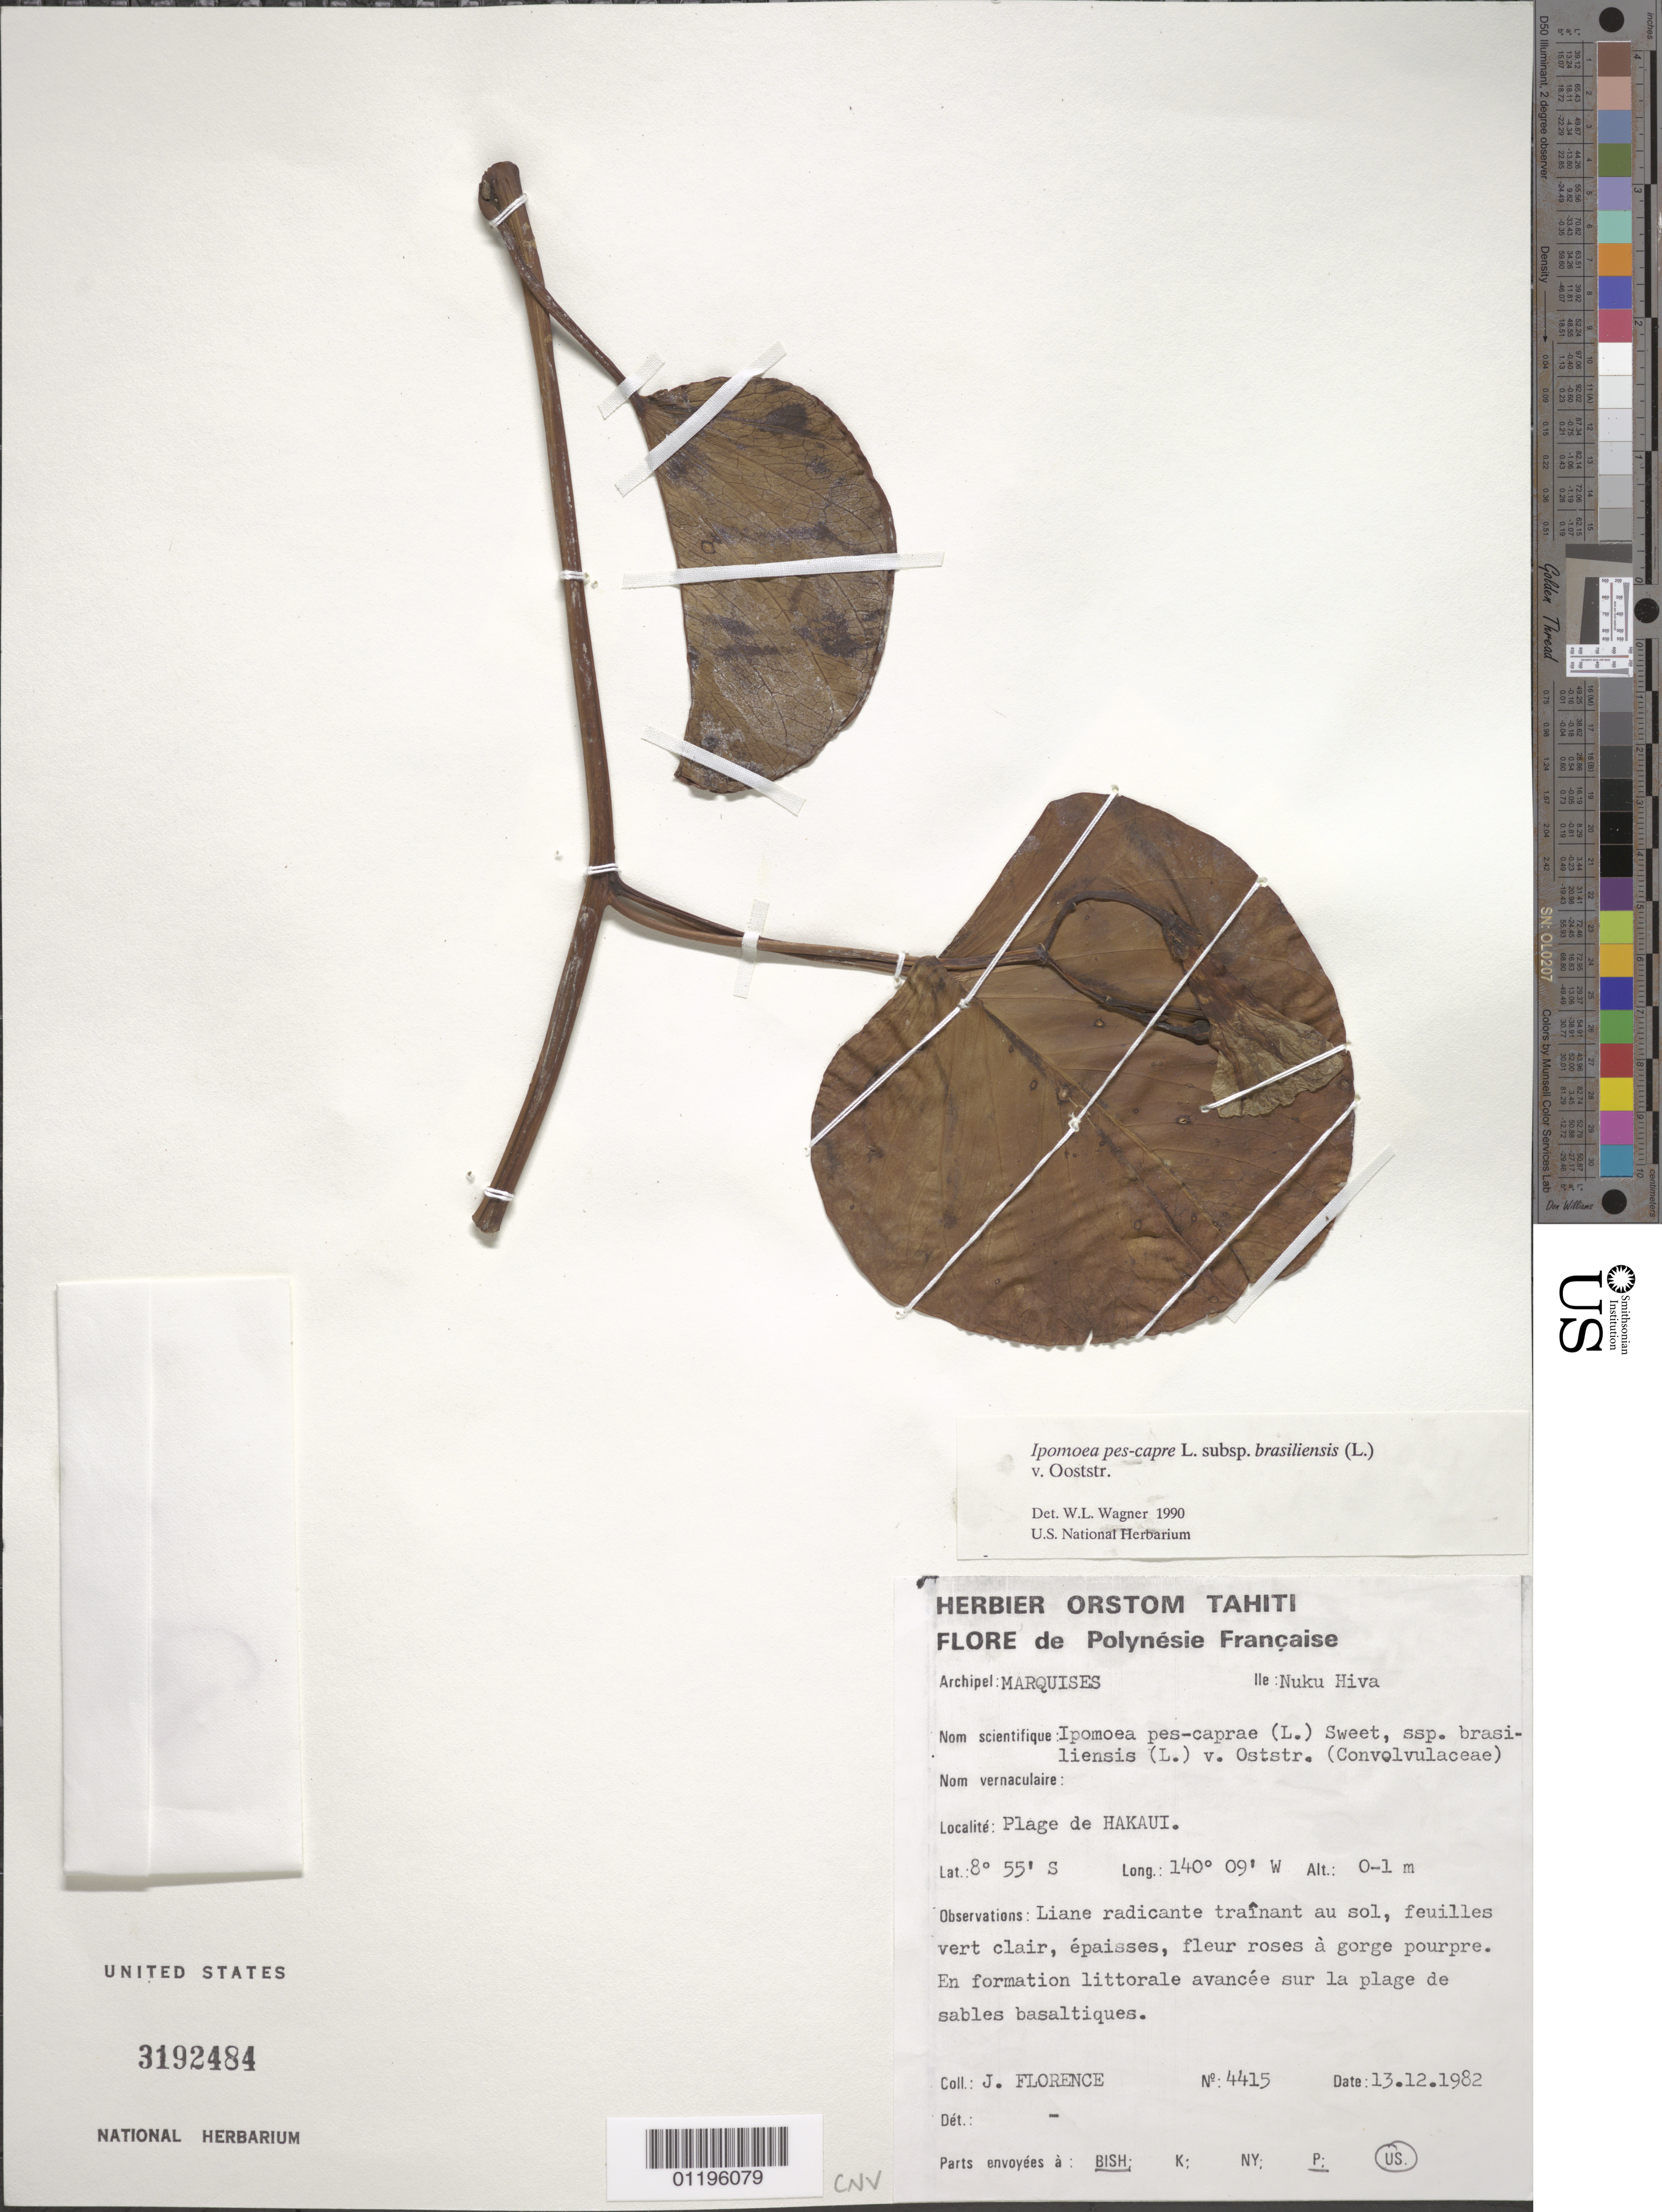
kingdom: Plantae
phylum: Tracheophyta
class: Magnoliopsida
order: Solanales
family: Convolvulaceae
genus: Ipomoea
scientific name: Ipomoea pes-caprae subsp. brasiliensis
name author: (L.) Ooststr.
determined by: Wagner, W. L., (BOT), Smithsonian Institution - National Museum of Natural History (UNITED STATES)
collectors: J. Florence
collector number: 4415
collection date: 1982-12-13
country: French Polynesia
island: Nuku Hiva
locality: Plage de Hakaui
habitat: En formation littorale avancée sur la plage de sables basaltiques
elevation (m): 0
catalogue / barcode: US 3192484